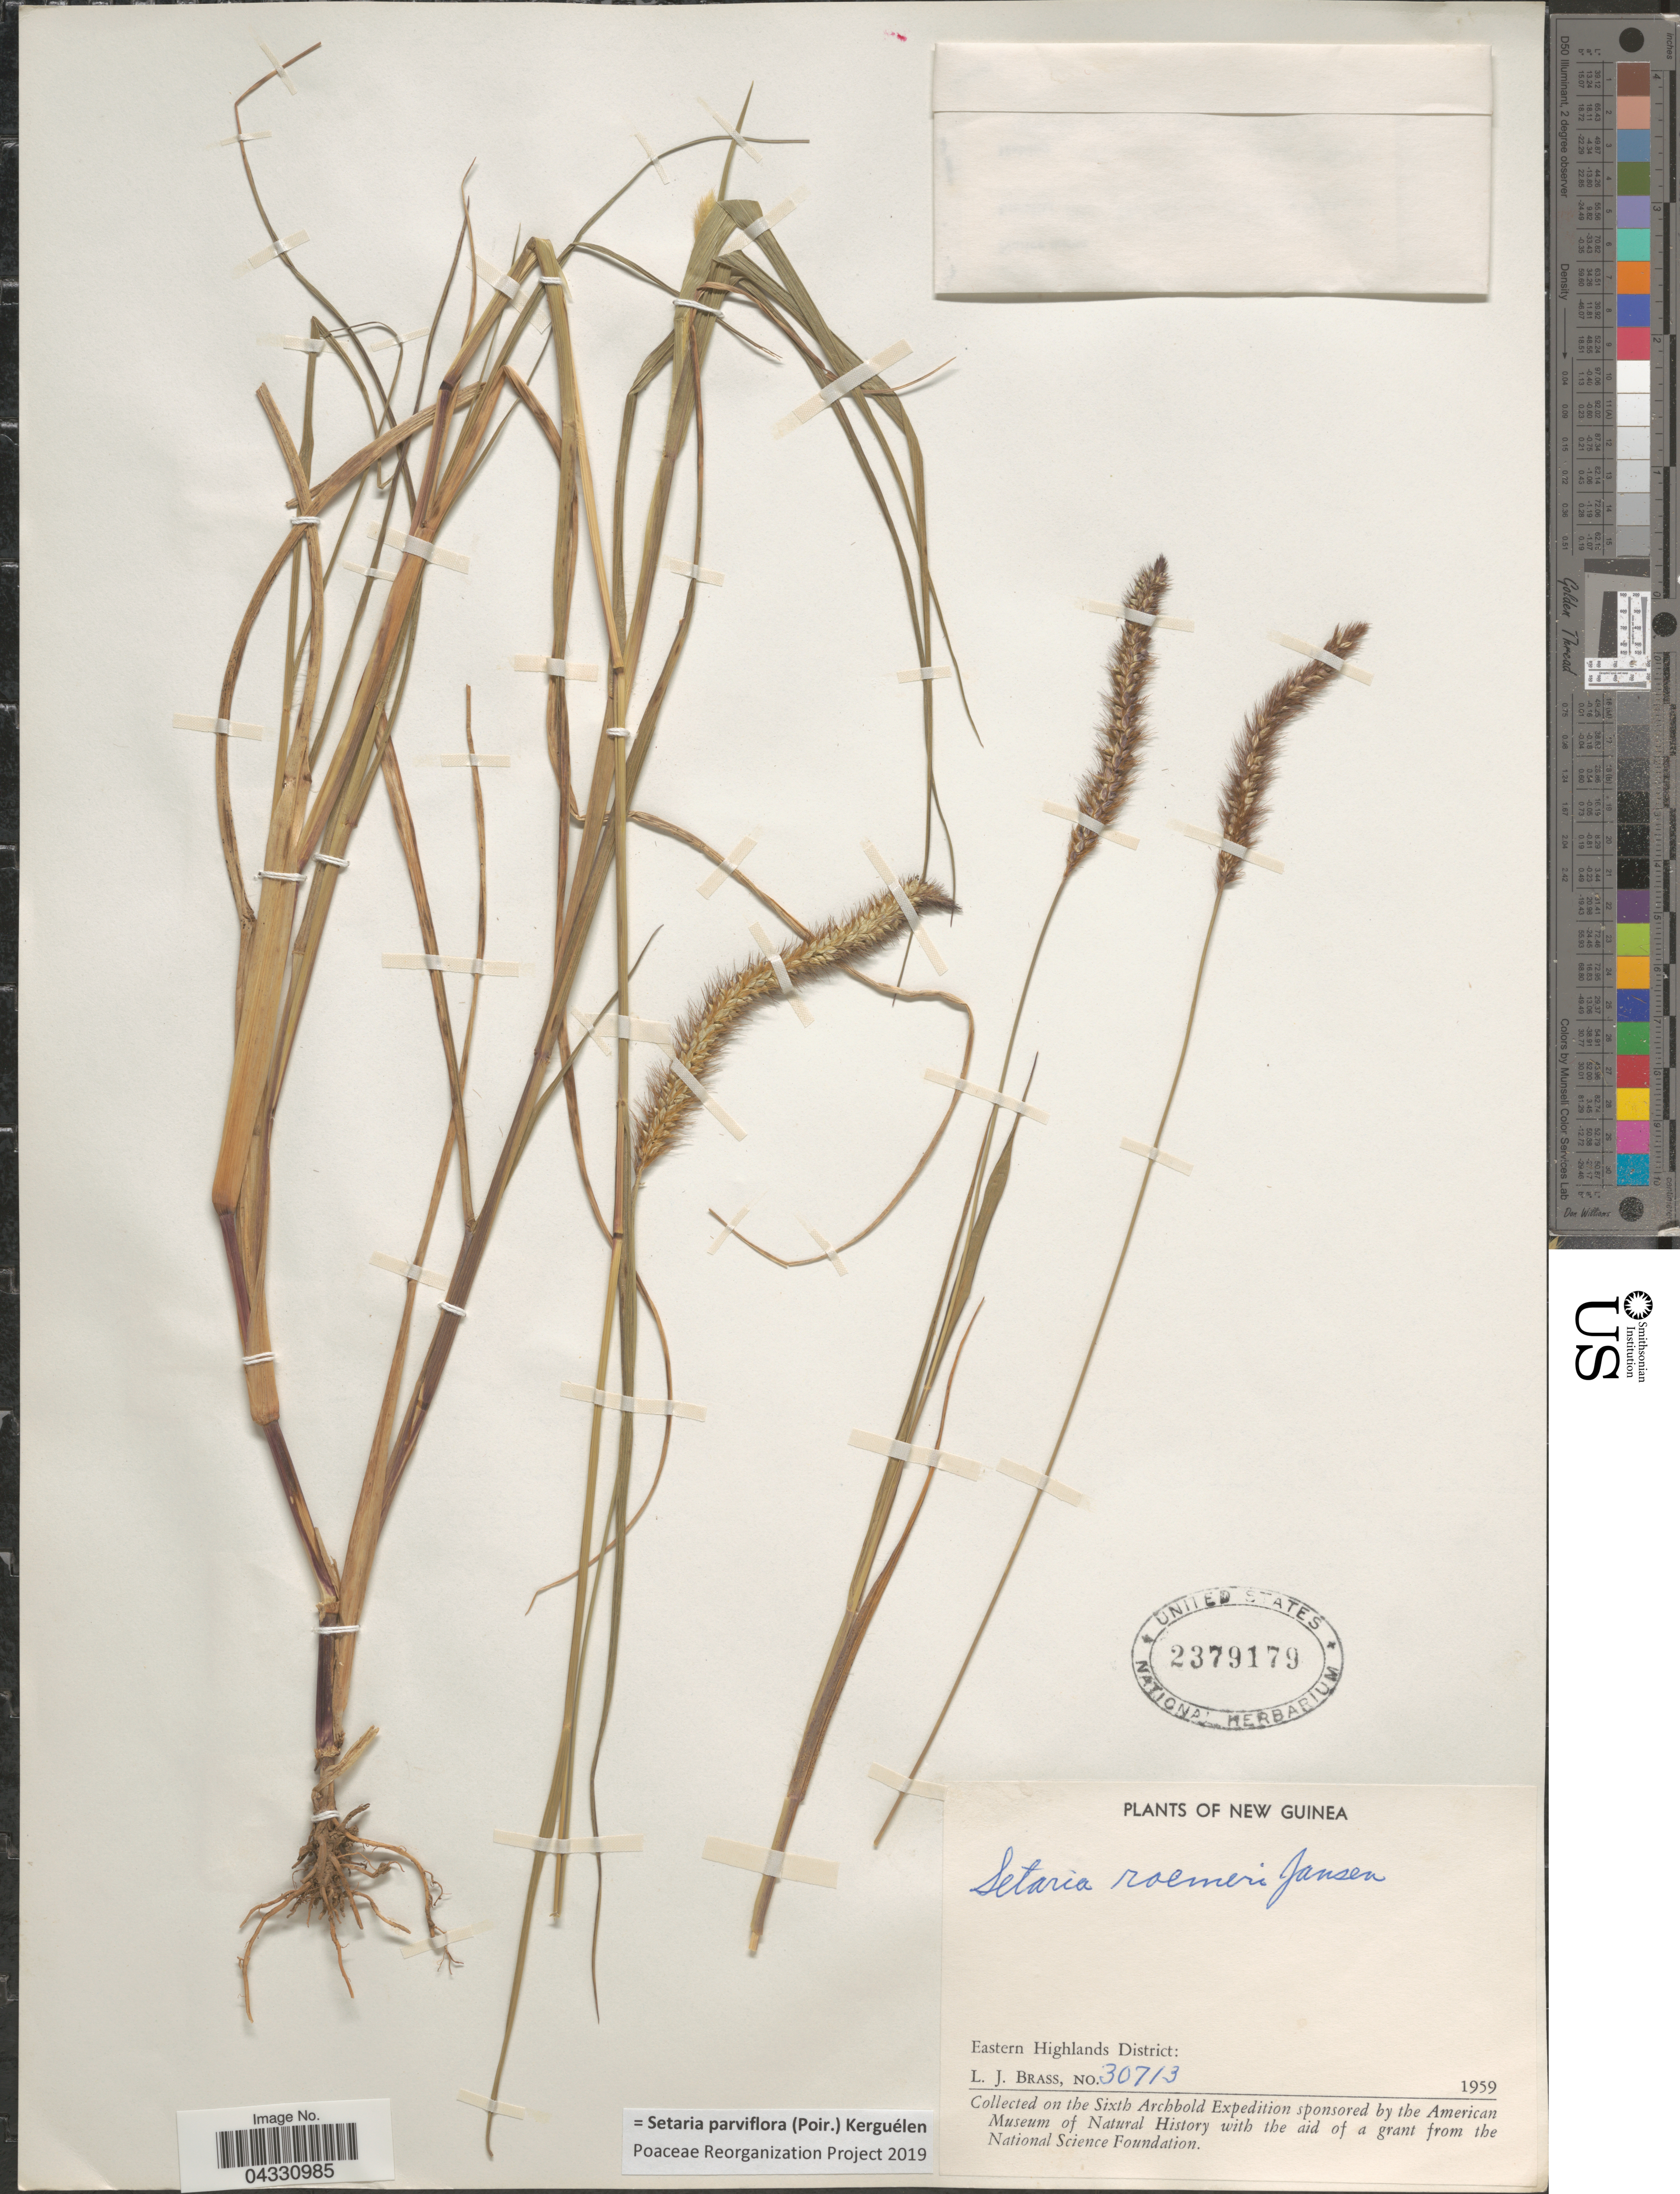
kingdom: Plantae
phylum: Tracheophyta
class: Liliopsida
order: Poales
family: Poaceae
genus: Setaria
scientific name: Setaria parviflora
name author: (Poir.) Kerguélen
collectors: L. J. Brass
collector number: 30713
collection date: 1959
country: Papua New Guinea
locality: New Guinea. Eastern Highlands District.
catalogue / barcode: US 2379179